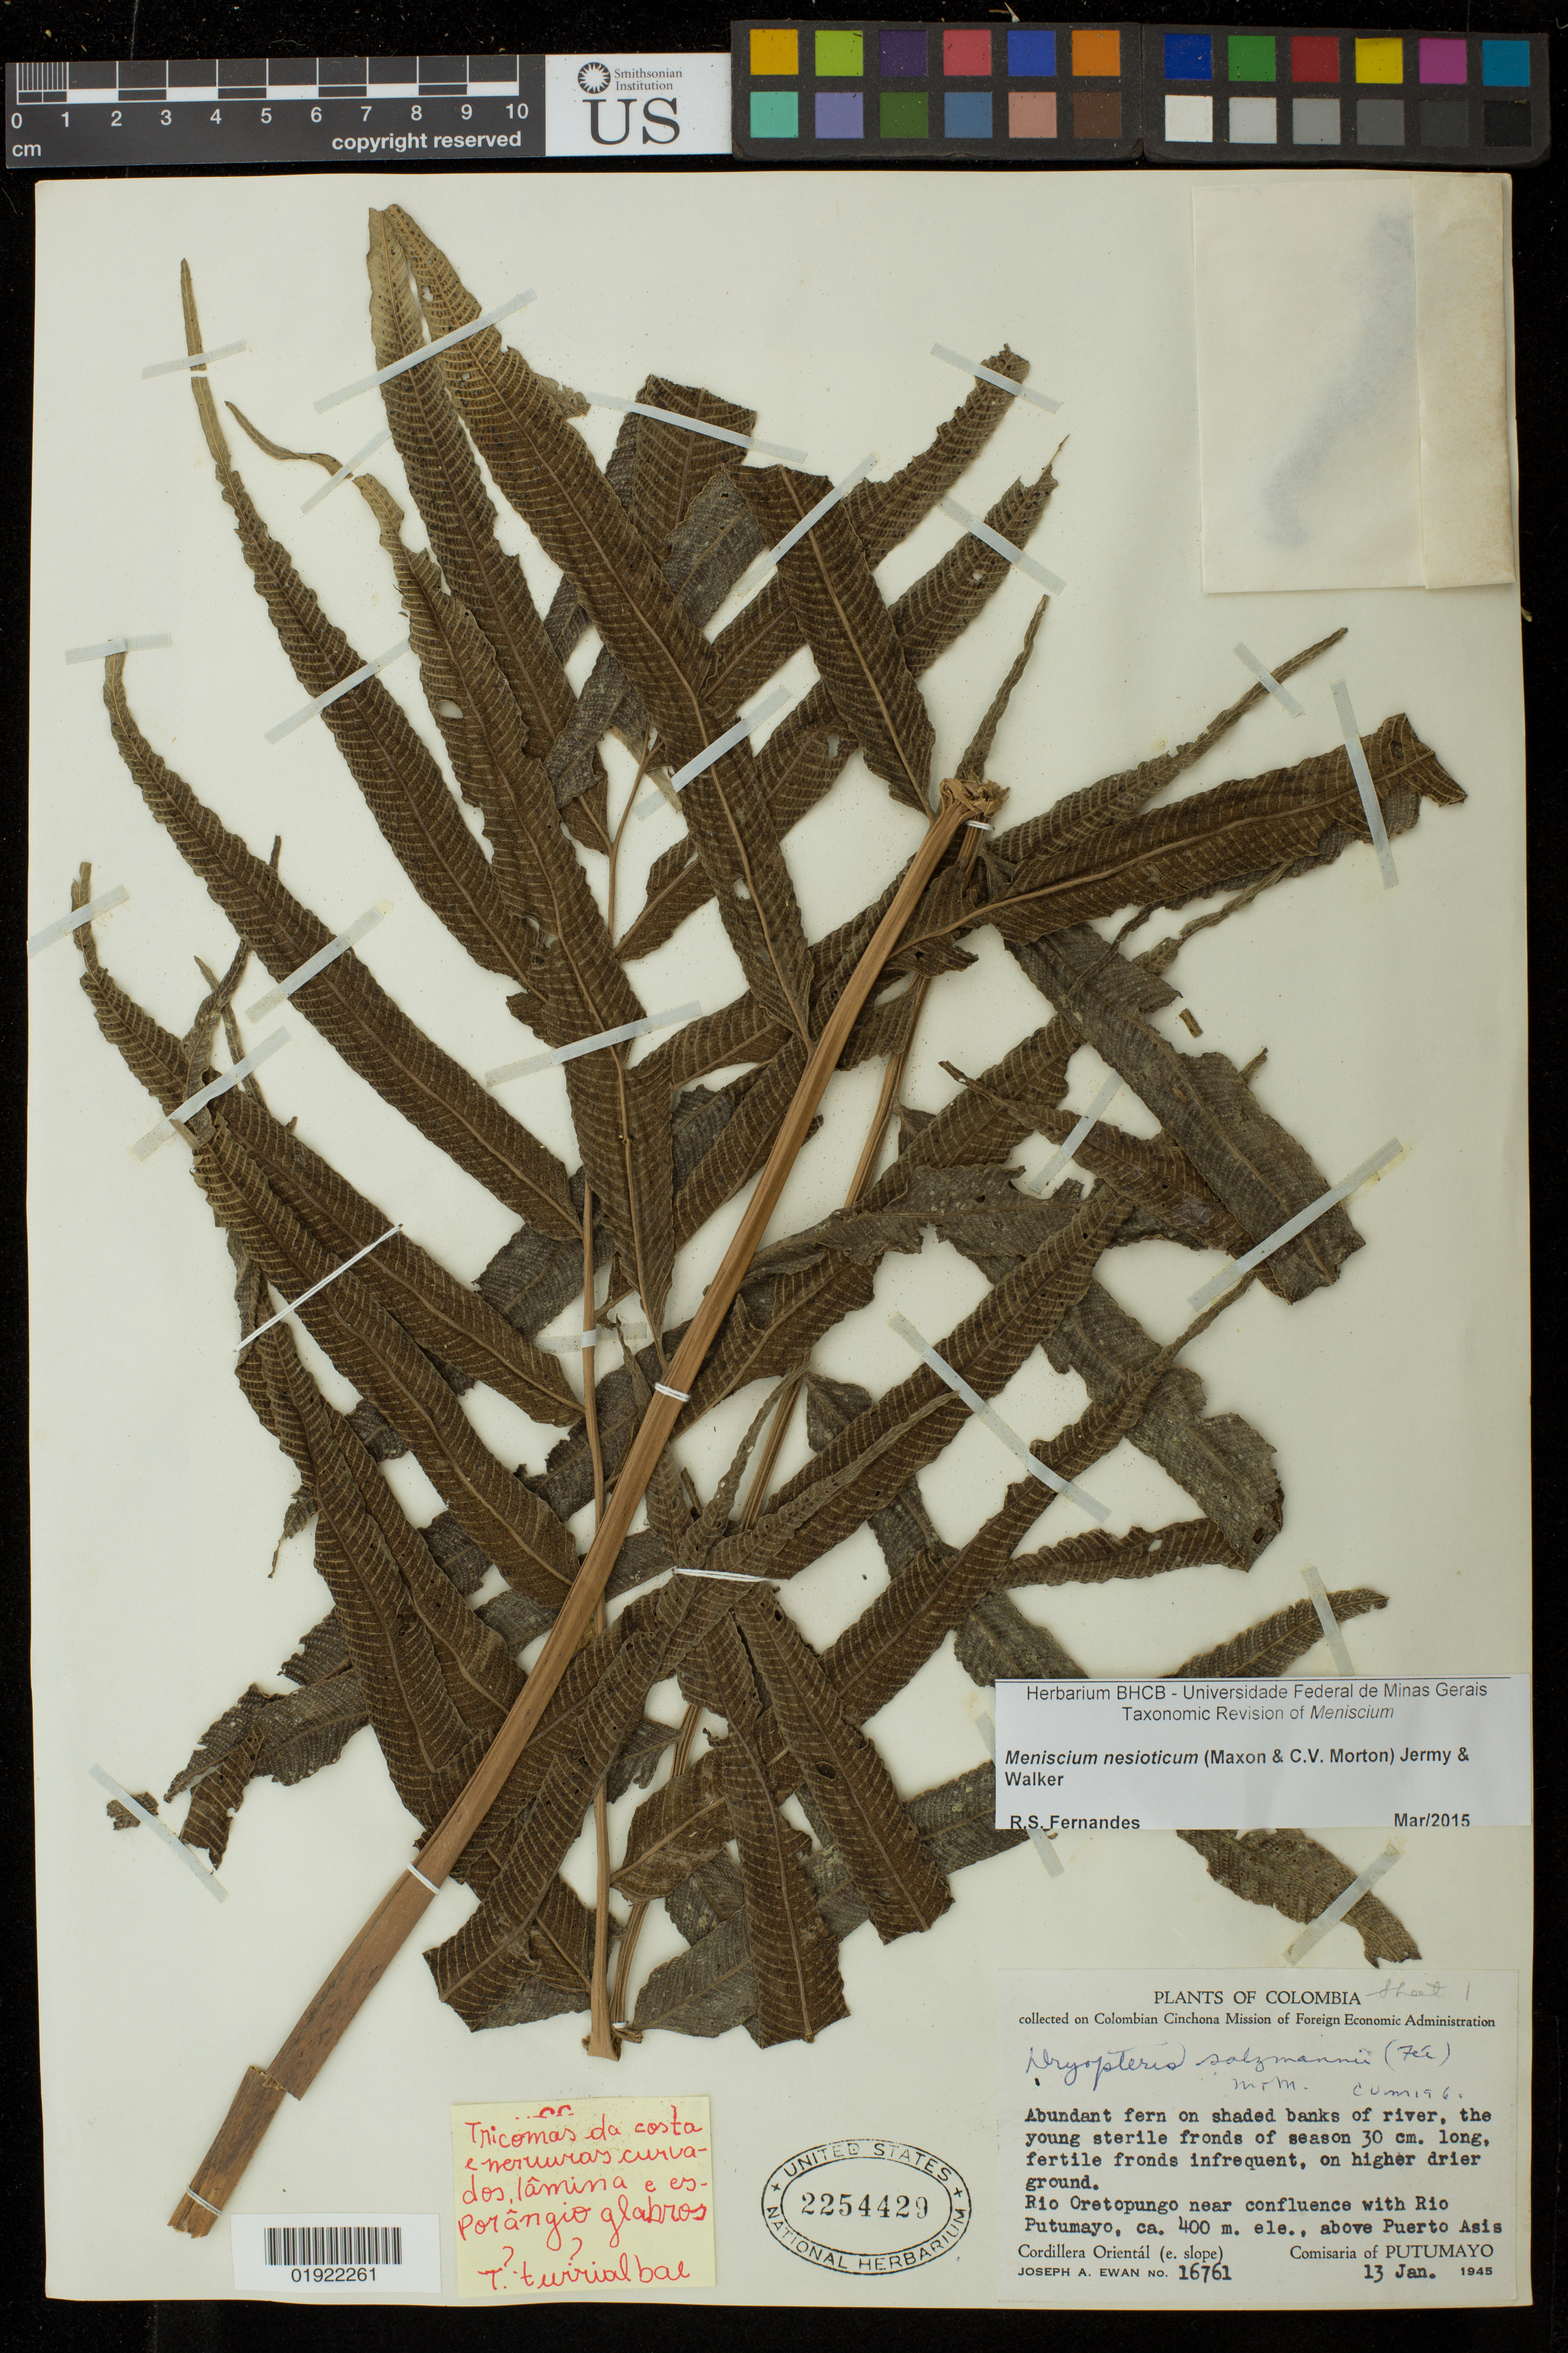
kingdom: Plantae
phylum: Tracheophyta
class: Polypodiopsida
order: Polypodiales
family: Thelypteridaceae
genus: Meniscium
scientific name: Meniscium nesioticum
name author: (Maxon & C.V. Morton) Pic. Serm.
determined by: Fernandes, R. S.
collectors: J. A. Ewan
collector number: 16761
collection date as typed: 13 Jan 1945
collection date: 1945-01-13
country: Colombia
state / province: Putumayo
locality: Rio Oretopungo near confluence with Rio Putumayo, above Puerto Asis, Cordillera Oriental (e. slope)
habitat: abundant fern on shaded banks of river, on higher drier ground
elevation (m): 400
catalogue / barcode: US 2254429